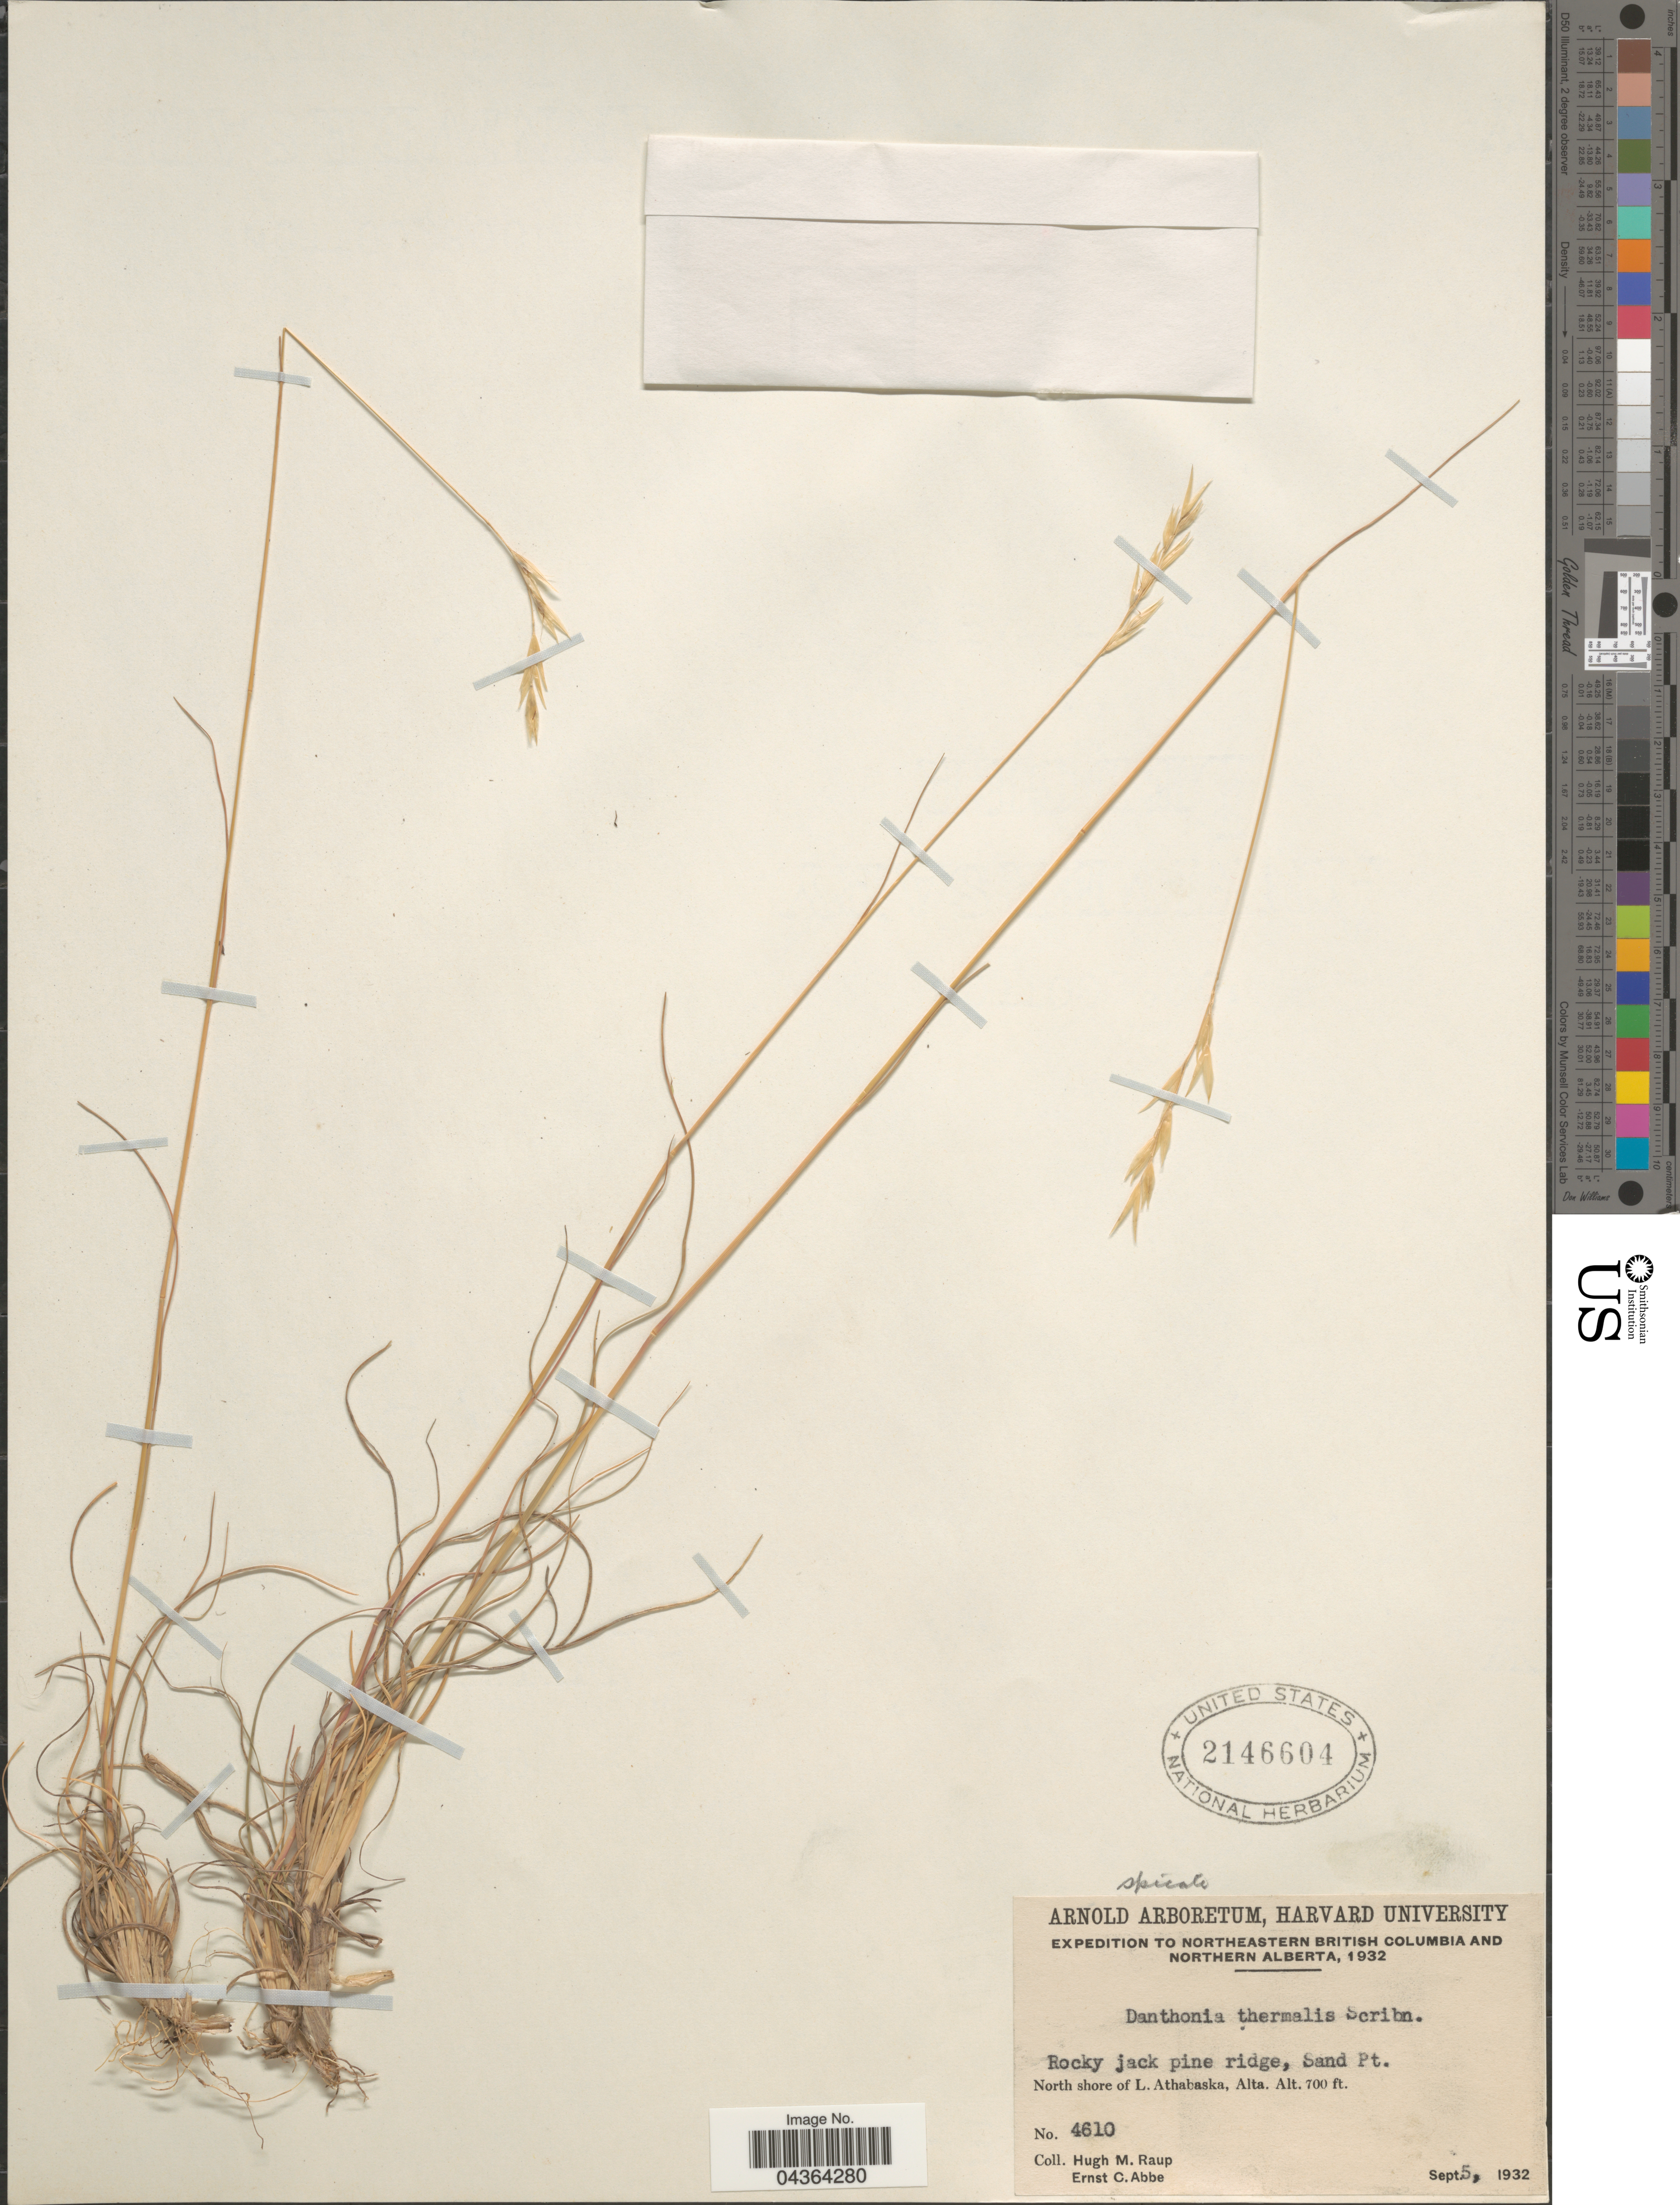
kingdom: Plantae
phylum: Tracheophyta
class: Liliopsida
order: Poales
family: Poaceae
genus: Danthonia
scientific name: Danthonia spicata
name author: (L.) P. Beauv. ex Roem. & Schult.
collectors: H. Raup & E. C. Abbe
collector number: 4610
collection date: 1932-09-05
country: Canada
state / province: Alberta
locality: Expedition to Northeastern British Columbia and Northern Alberta, 1932. Rocky jack pine ridge, Sand Pt. North shore of L. Athabaska, Alta.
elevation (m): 213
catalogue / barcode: US 2146604